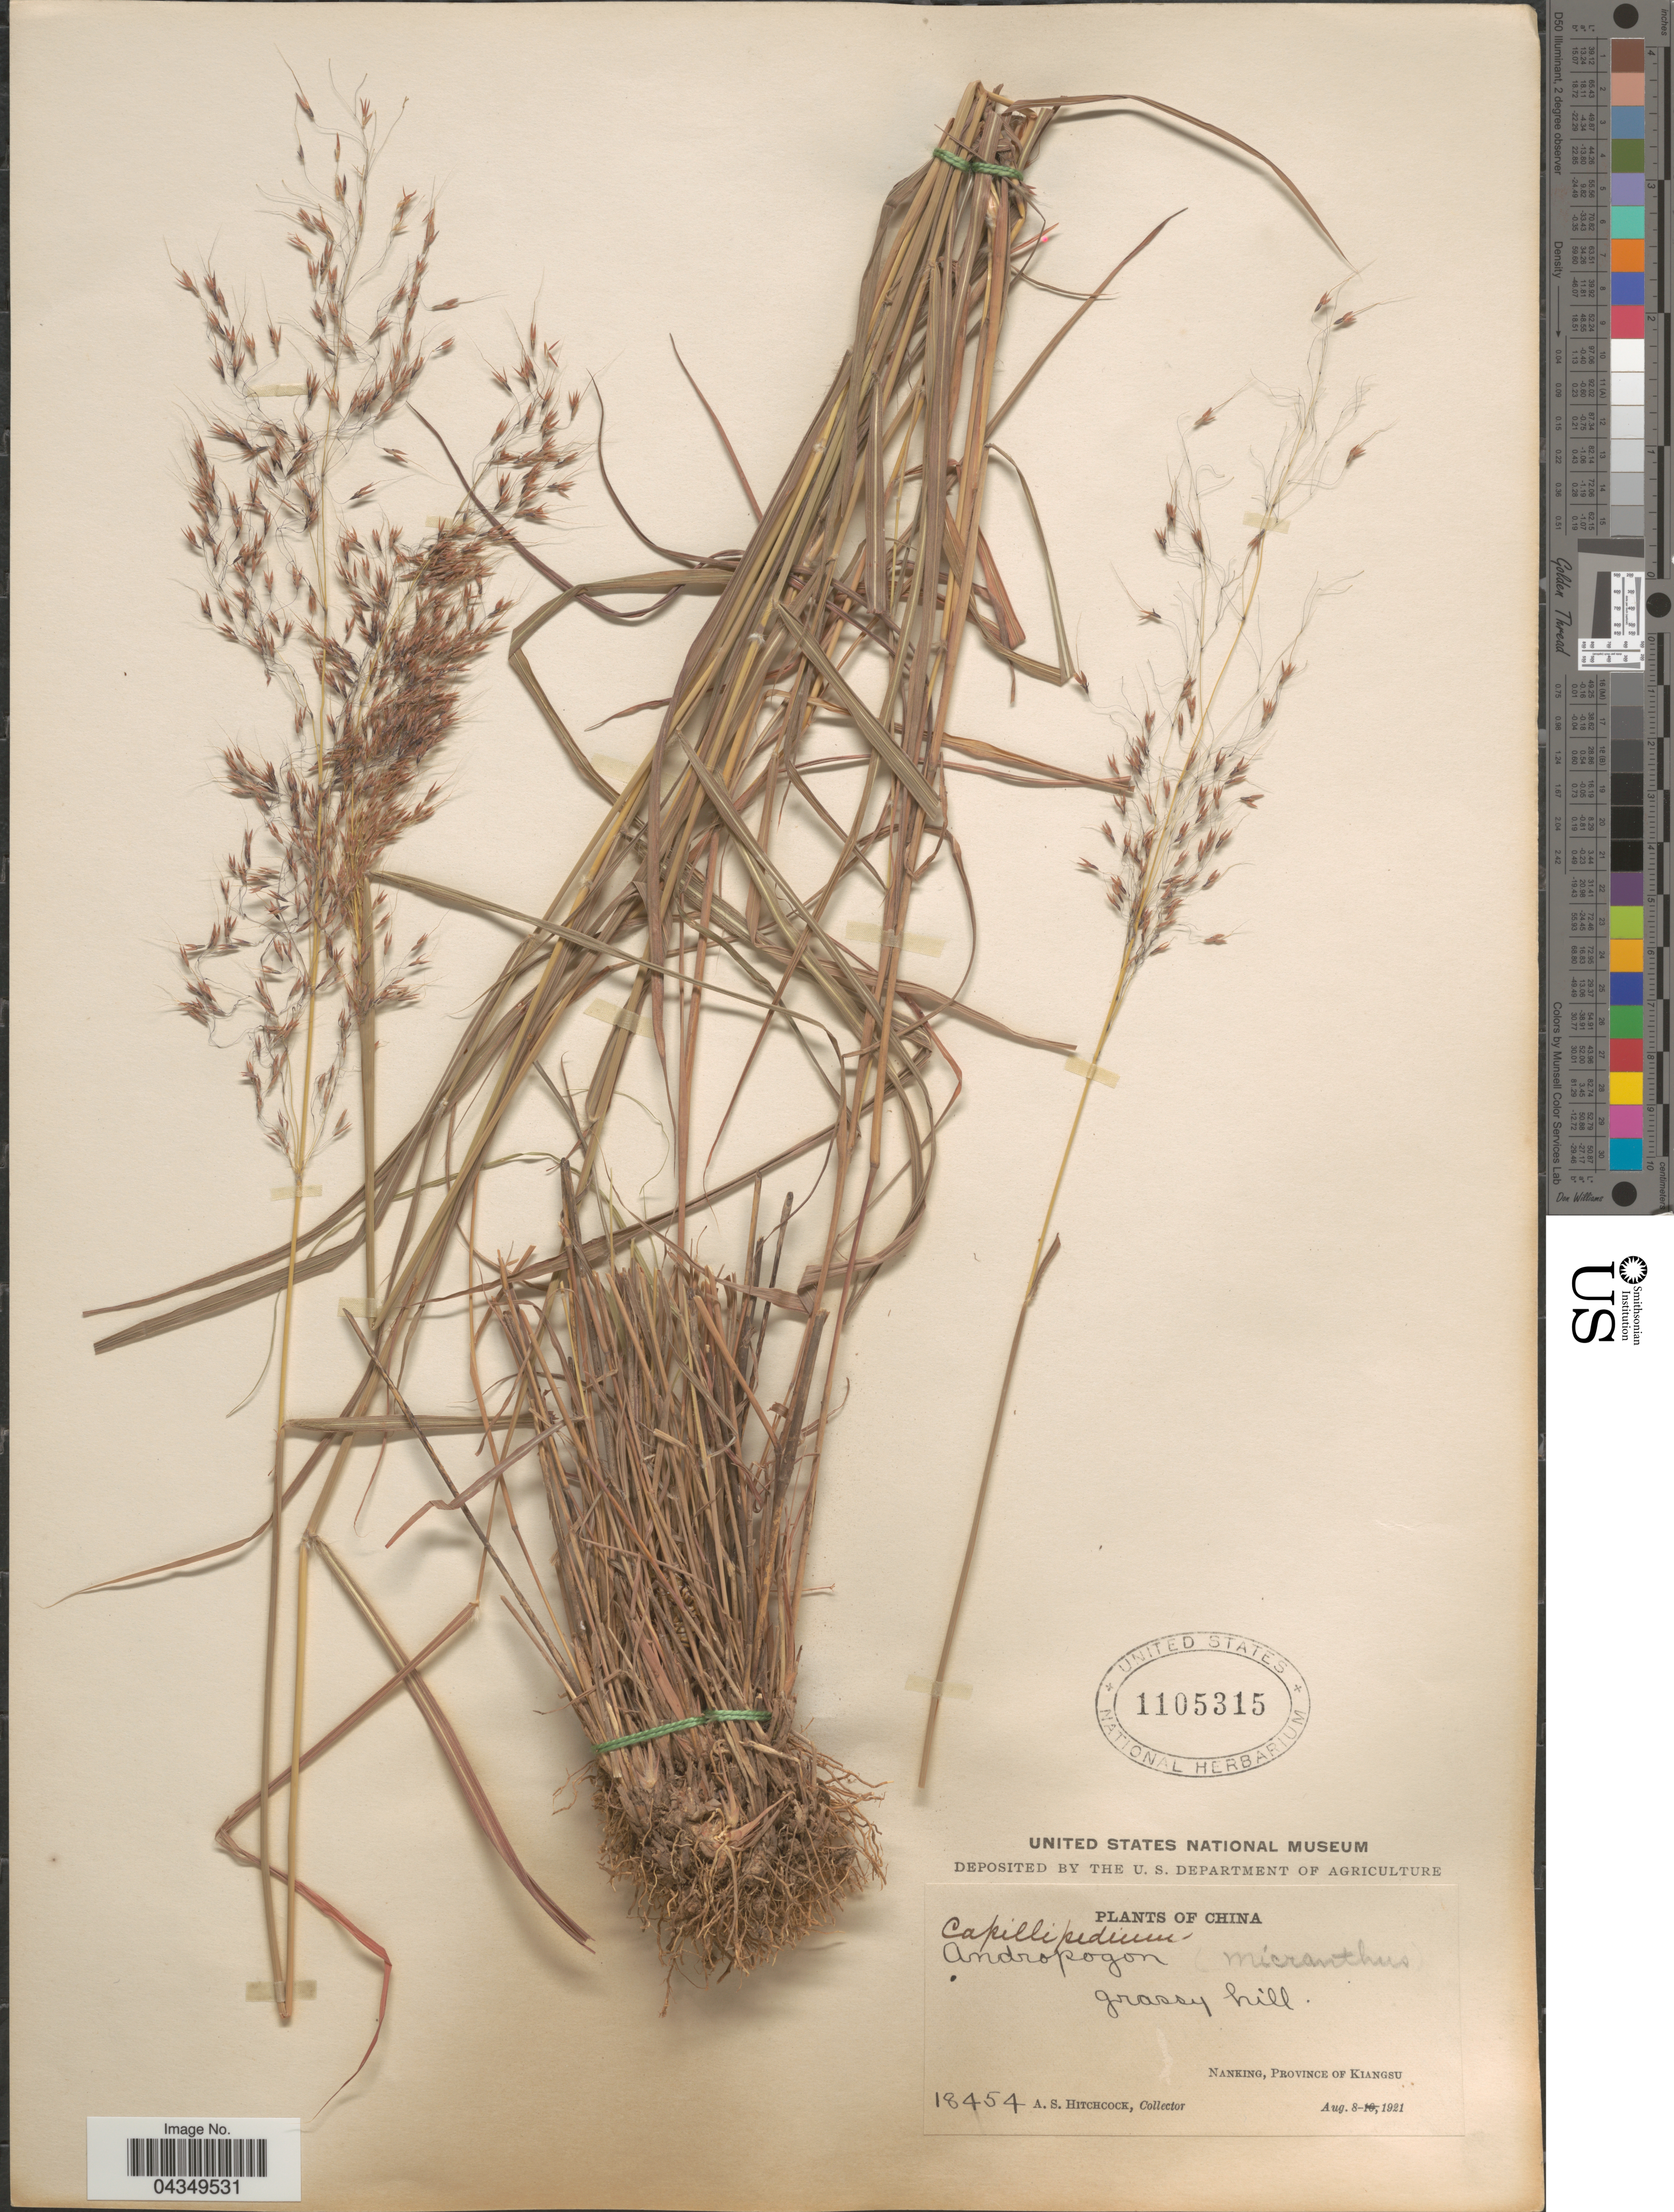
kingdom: Plantae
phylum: Tracheophyta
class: Liliopsida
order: Poales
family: Poaceae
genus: Capillipedium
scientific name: Capillipedium parviflorum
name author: (R. Br.) Stapf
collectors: A. S. Hitchcock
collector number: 18454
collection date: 1921-08-08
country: China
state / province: Jiangsu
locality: Grassy hill. Nanking, Province of Kiangsu.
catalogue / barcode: US 1105315